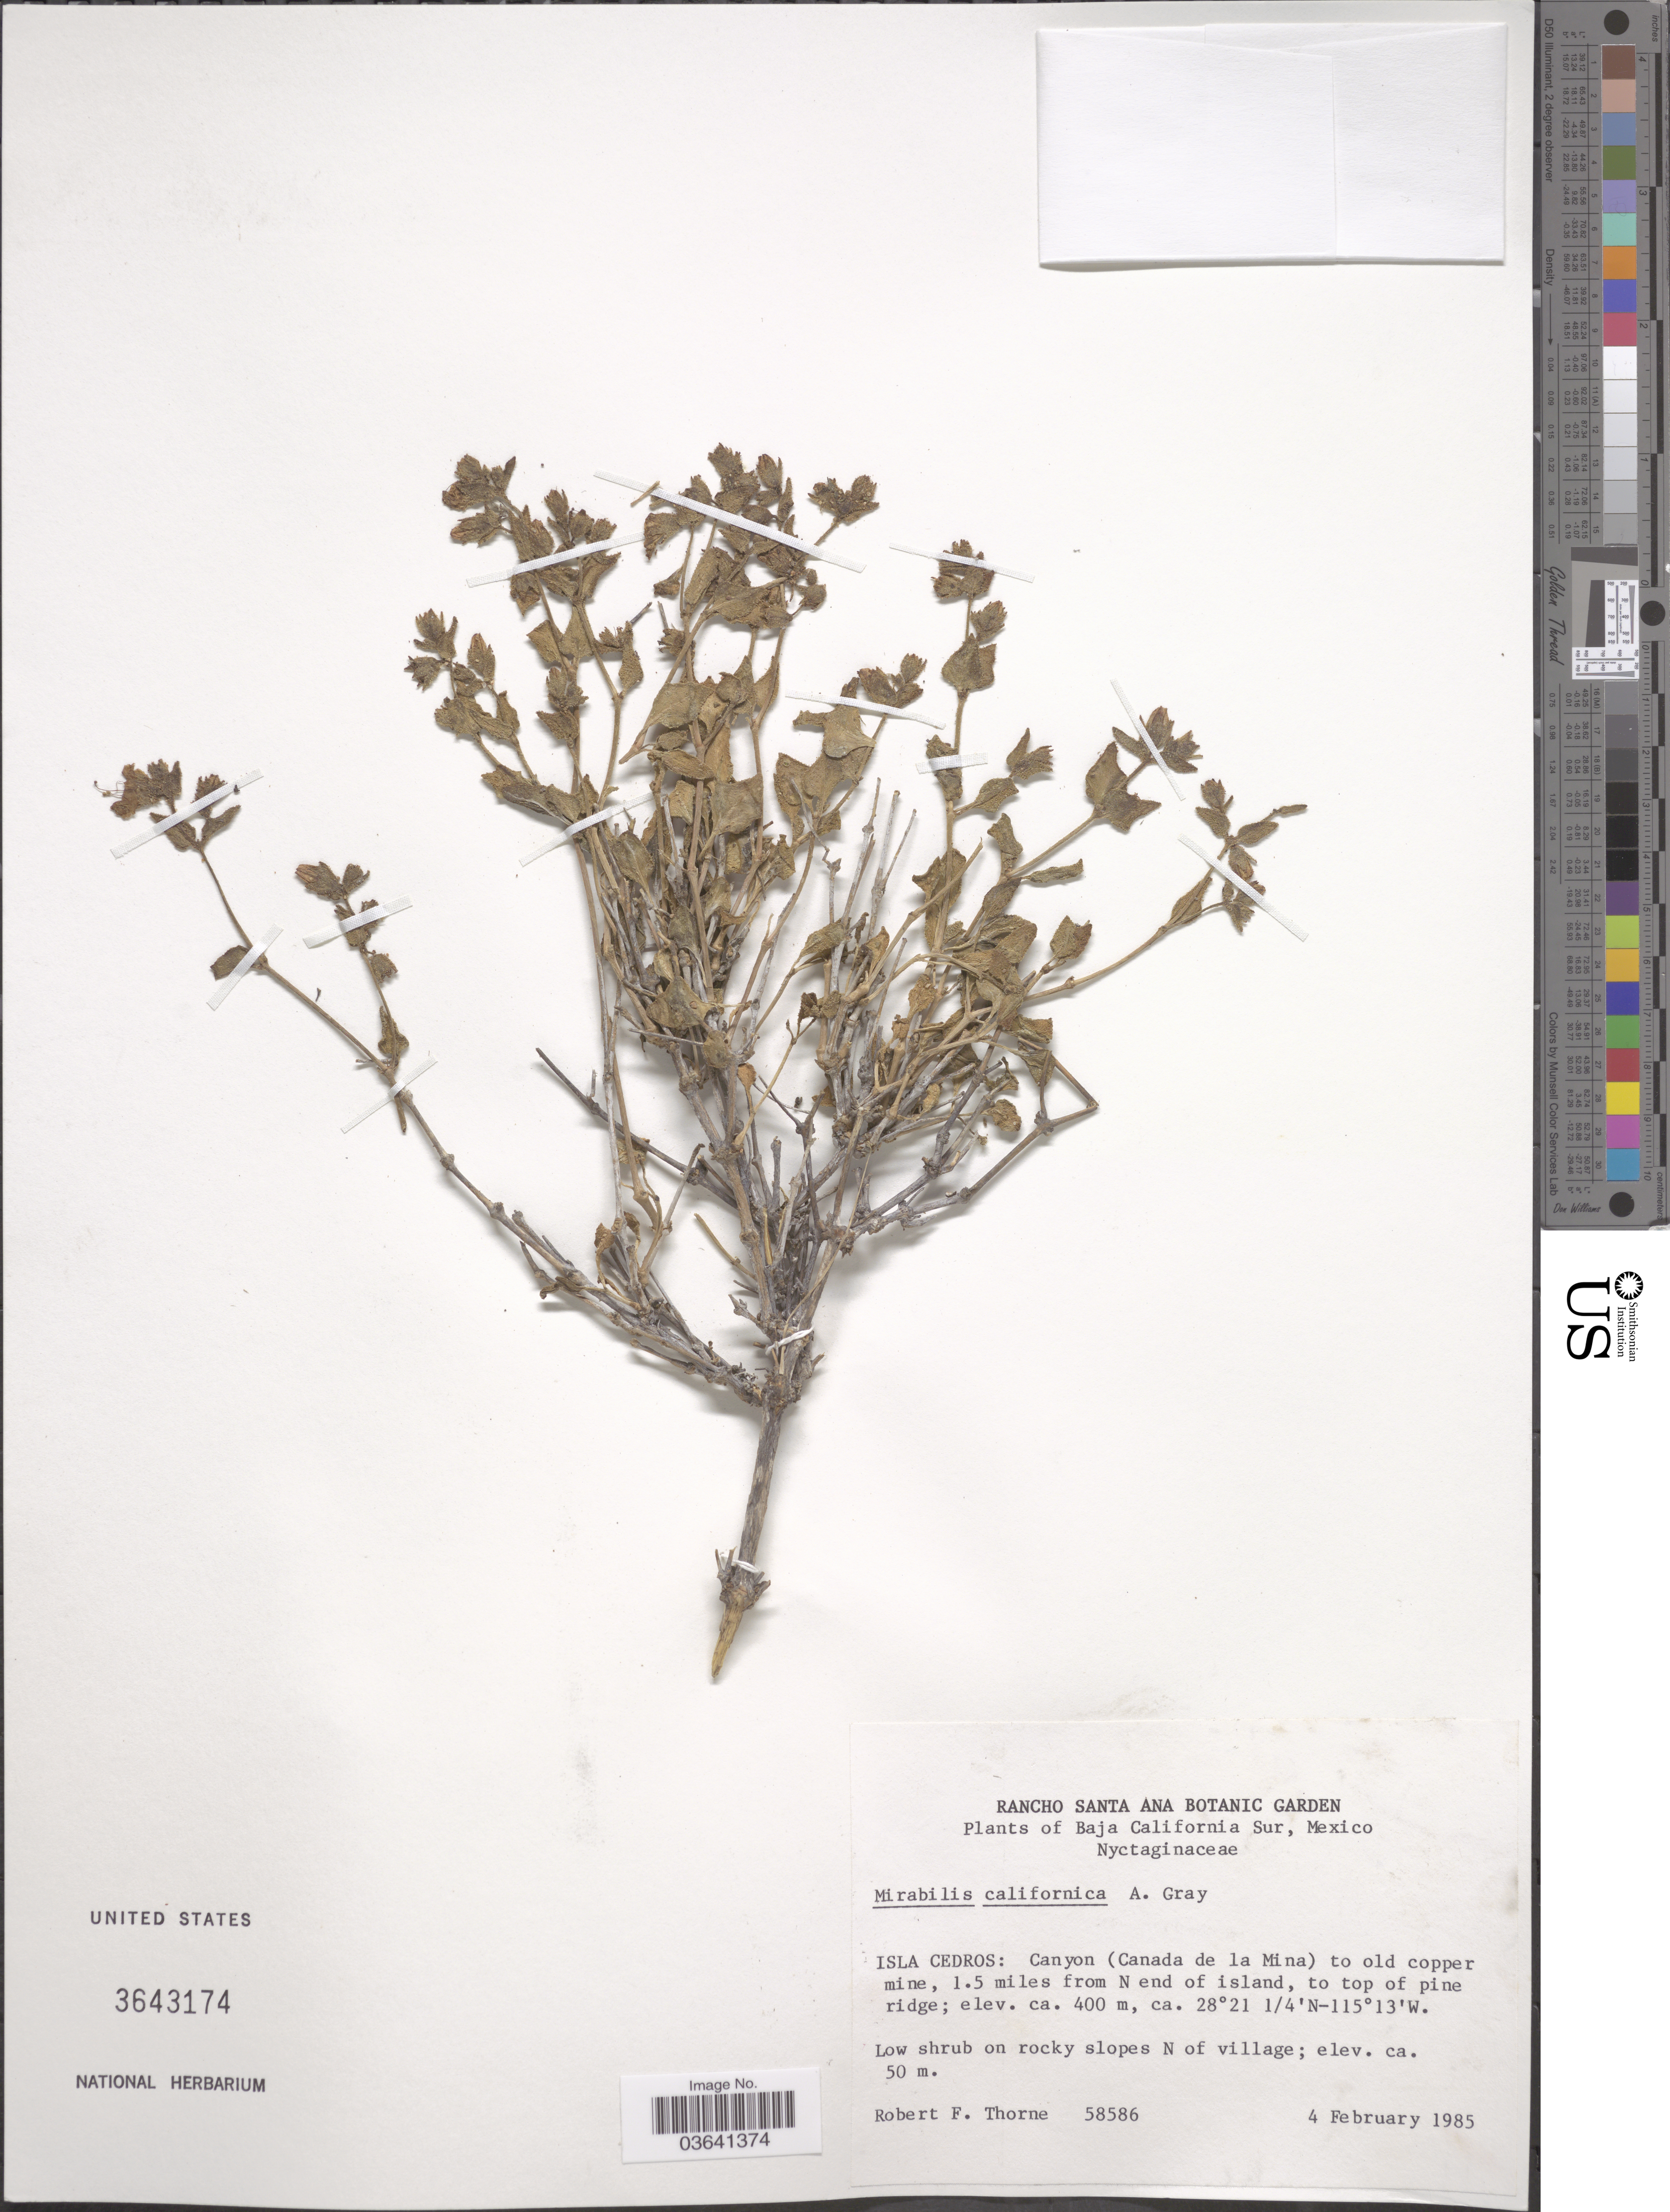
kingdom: Plantae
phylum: Tracheophyta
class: Magnoliopsida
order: Caryophyllales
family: Nyctaginaceae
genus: Mirabilis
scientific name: Mirabilis californica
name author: A. Gray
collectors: R. F. Thorne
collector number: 58586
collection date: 1985-02-04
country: Mexico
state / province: Baja California Sur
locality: Isla Cedros: Canyon (Canada de la Mina) to old copper mine, 1.5 miles from N end of island, to top of pine ridge. N of village.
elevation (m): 50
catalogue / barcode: US 3643174